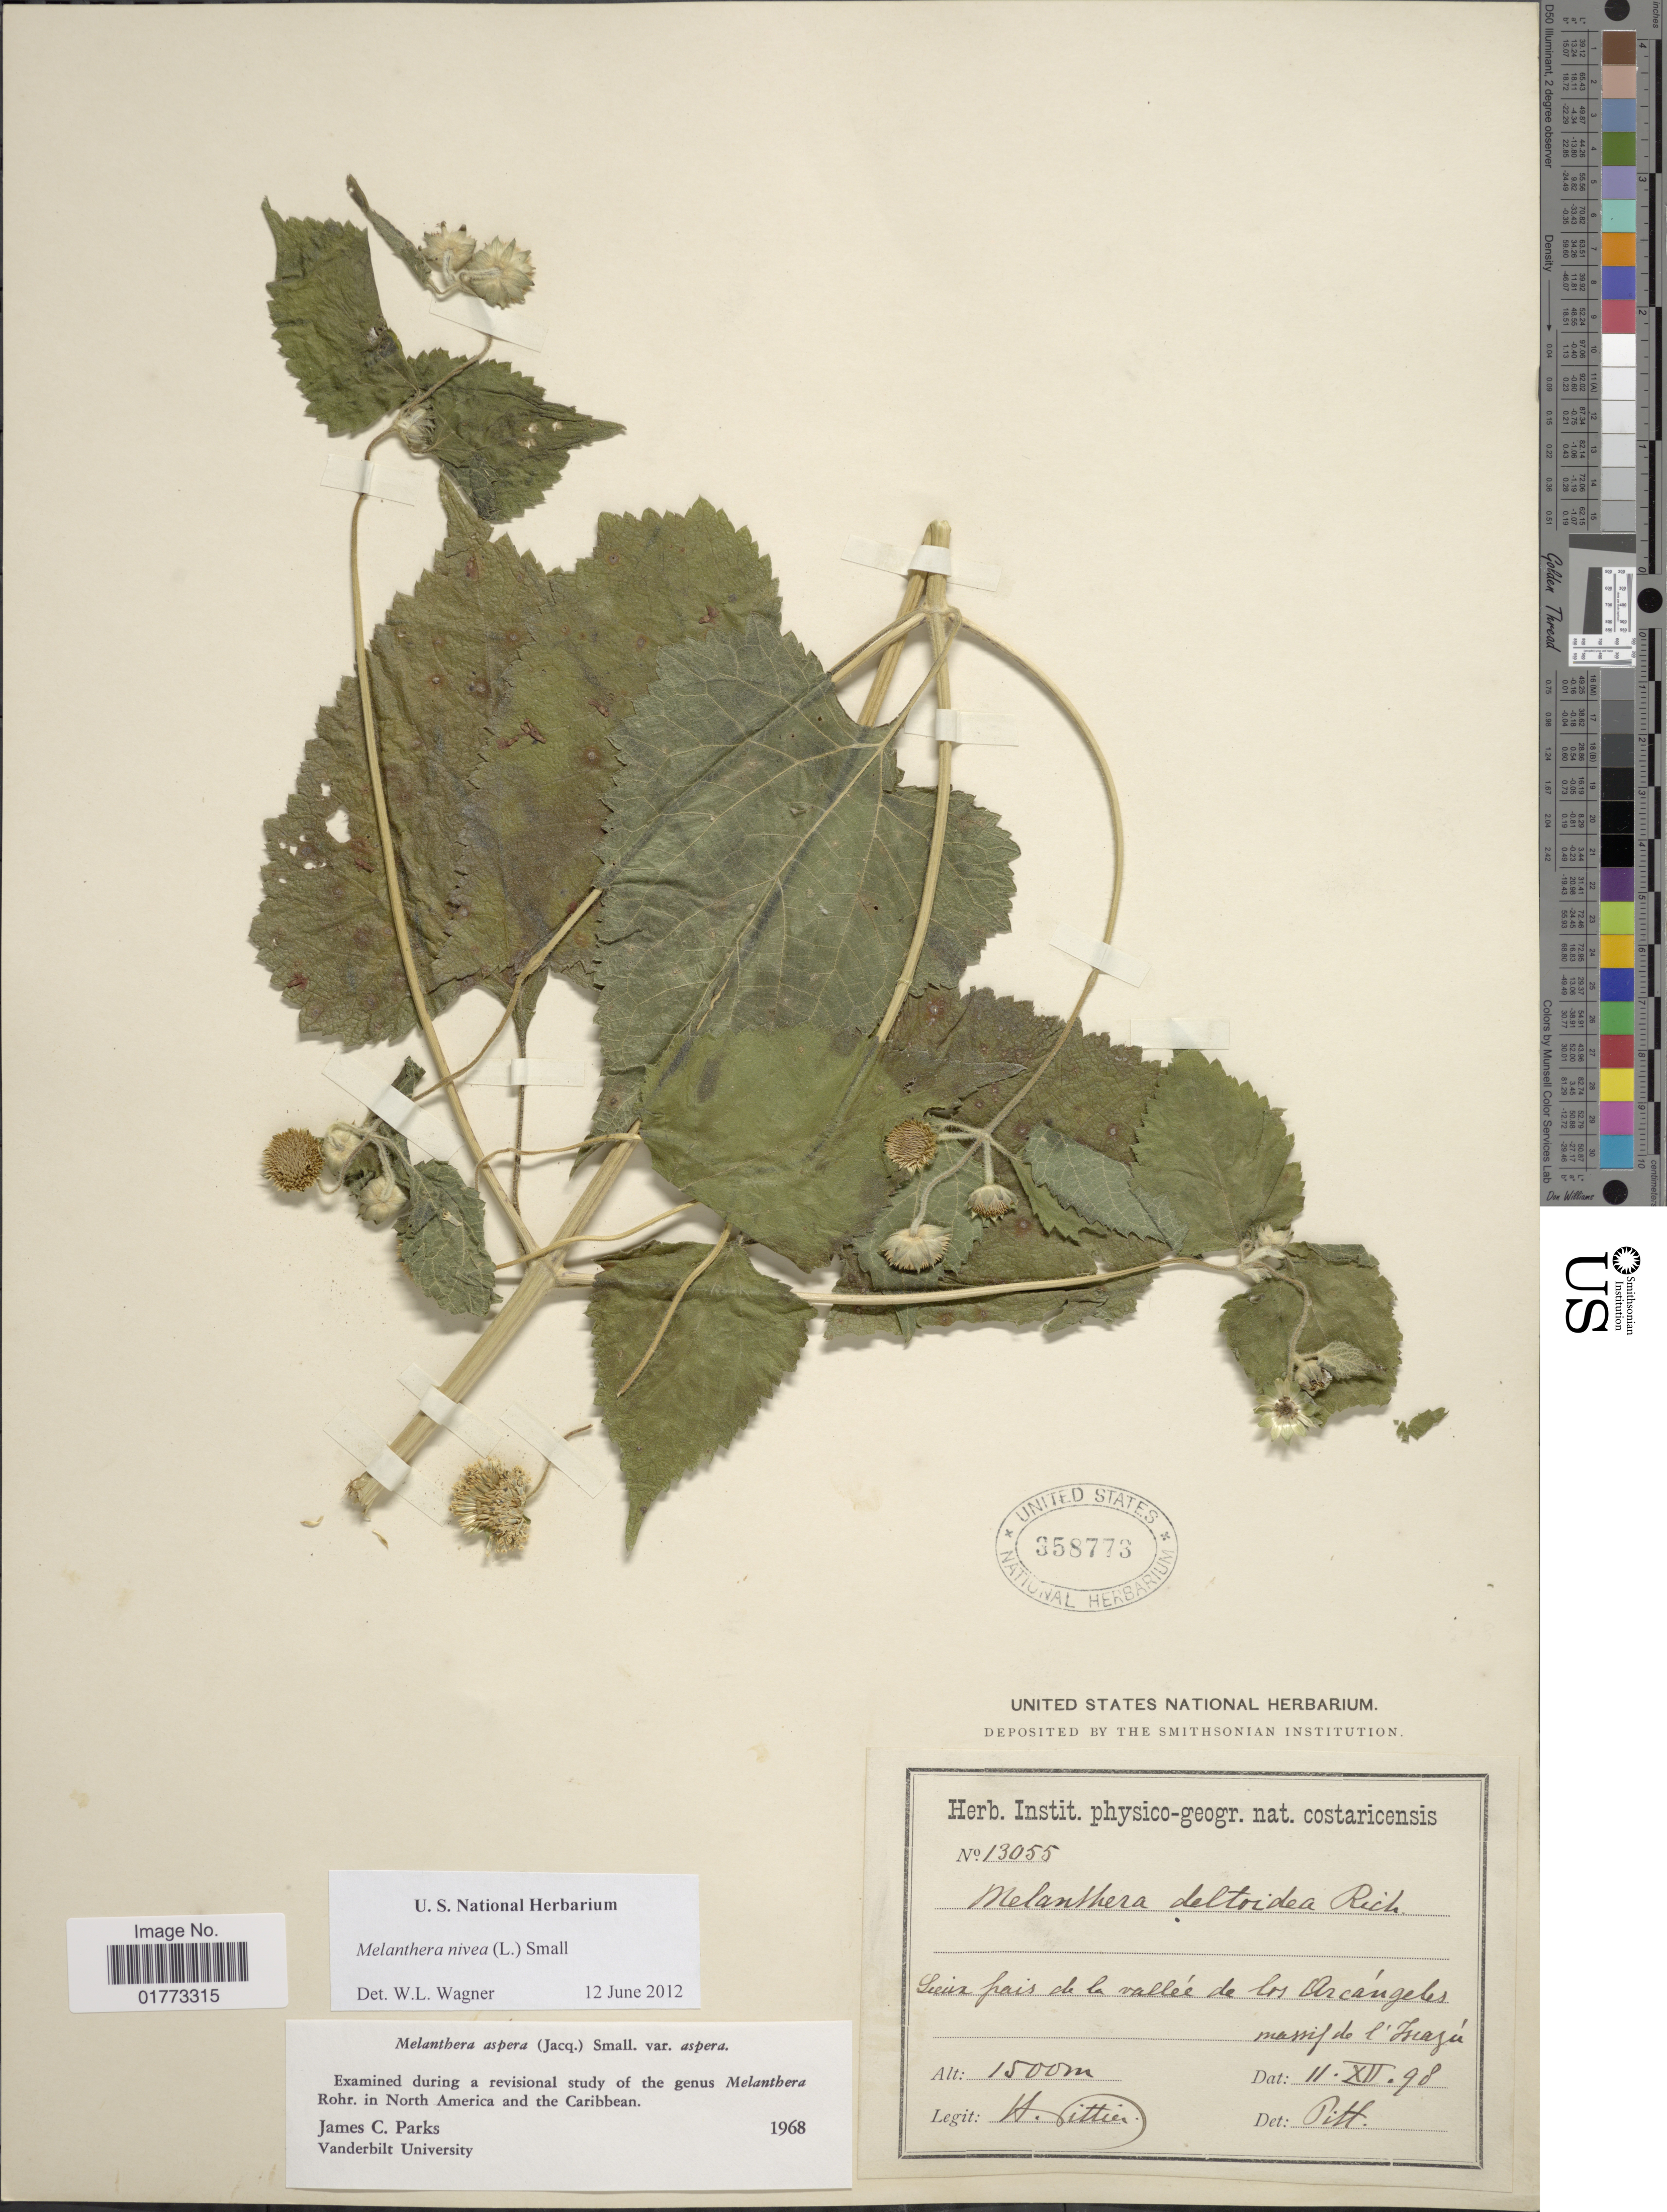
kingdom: Plantae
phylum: Tracheophyta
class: Magnoliopsida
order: Asterales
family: Asteraceae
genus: Melanthera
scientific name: Melanthera nivea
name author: (L.) Small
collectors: H. F. Pittier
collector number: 13055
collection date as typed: Transcribed d/m/y: 11/12/98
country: Costa Rica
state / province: San José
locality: Lieux pais de la valleé de los Arcángeles, massif de Escazú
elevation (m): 1500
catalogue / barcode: US 358773